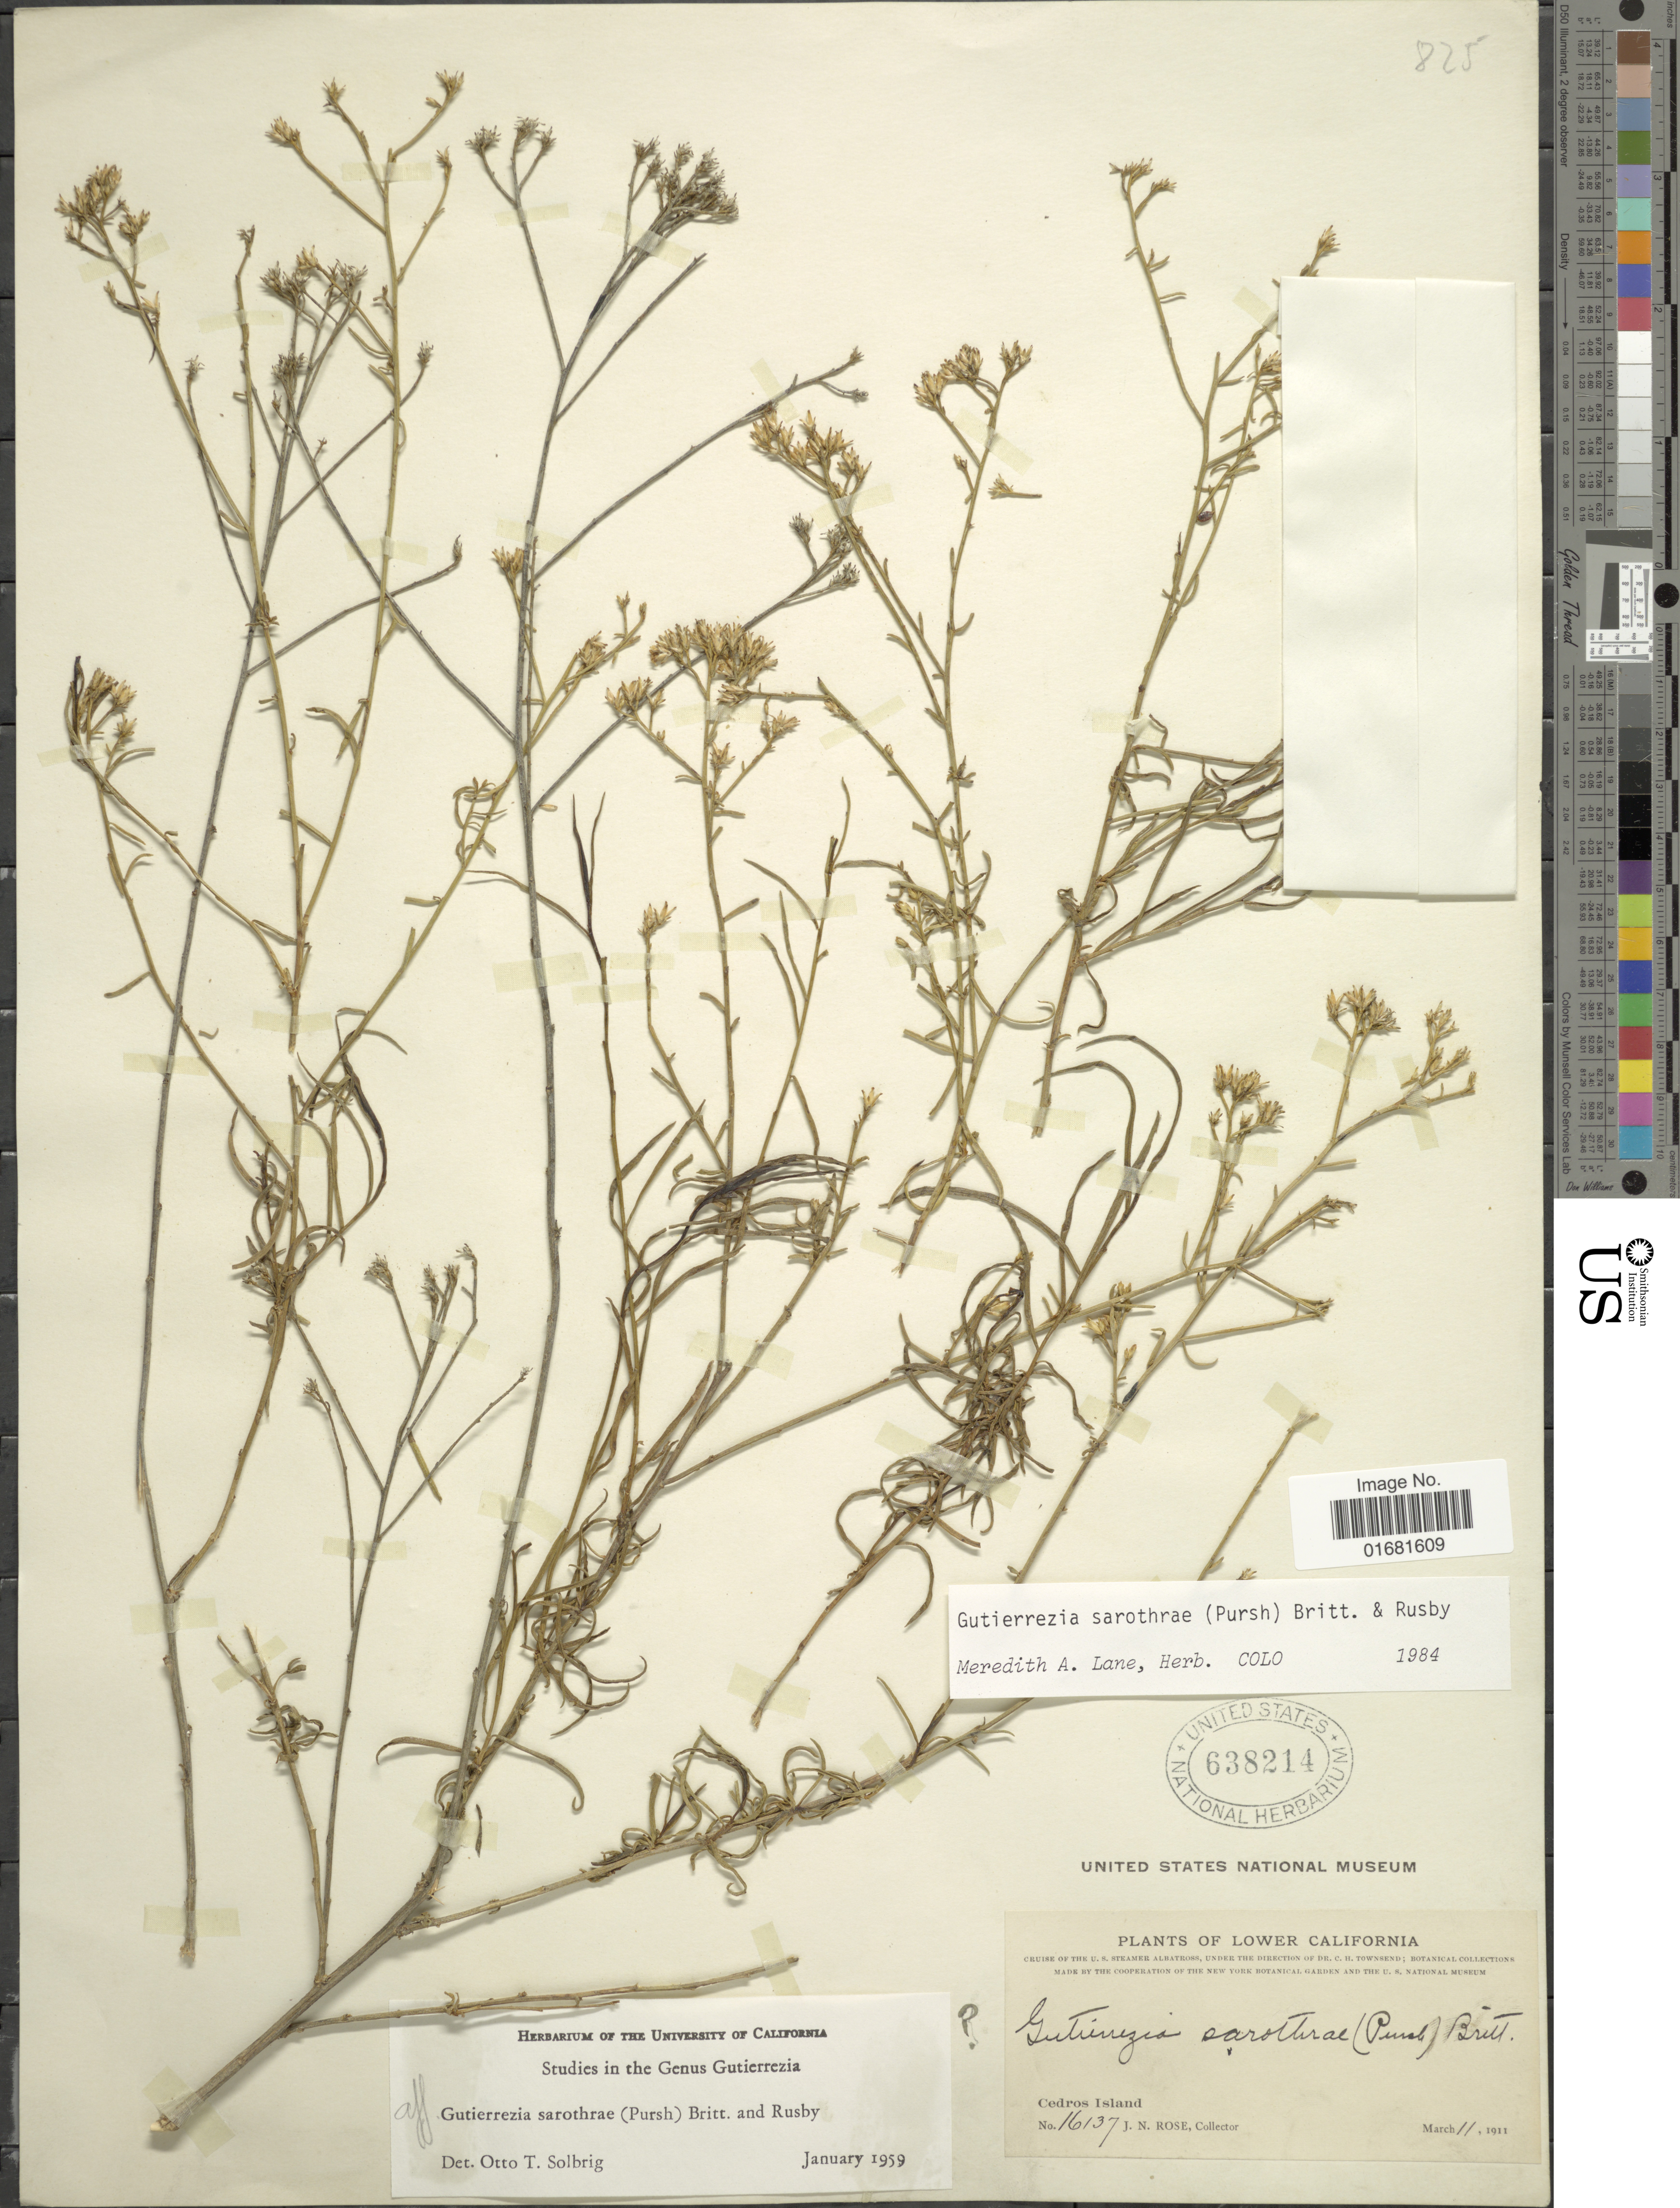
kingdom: Plantae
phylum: Tracheophyta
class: Magnoliopsida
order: Asterales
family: Asteraceae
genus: Gutierrezia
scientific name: Gutierrezia sarothrae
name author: (Pursh) Britton & Rusby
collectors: J. N. Rose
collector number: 16137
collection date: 1911-03-11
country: Mexico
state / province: Baja California Norte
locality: Cedros Islnd. Lower California.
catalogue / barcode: US 638214